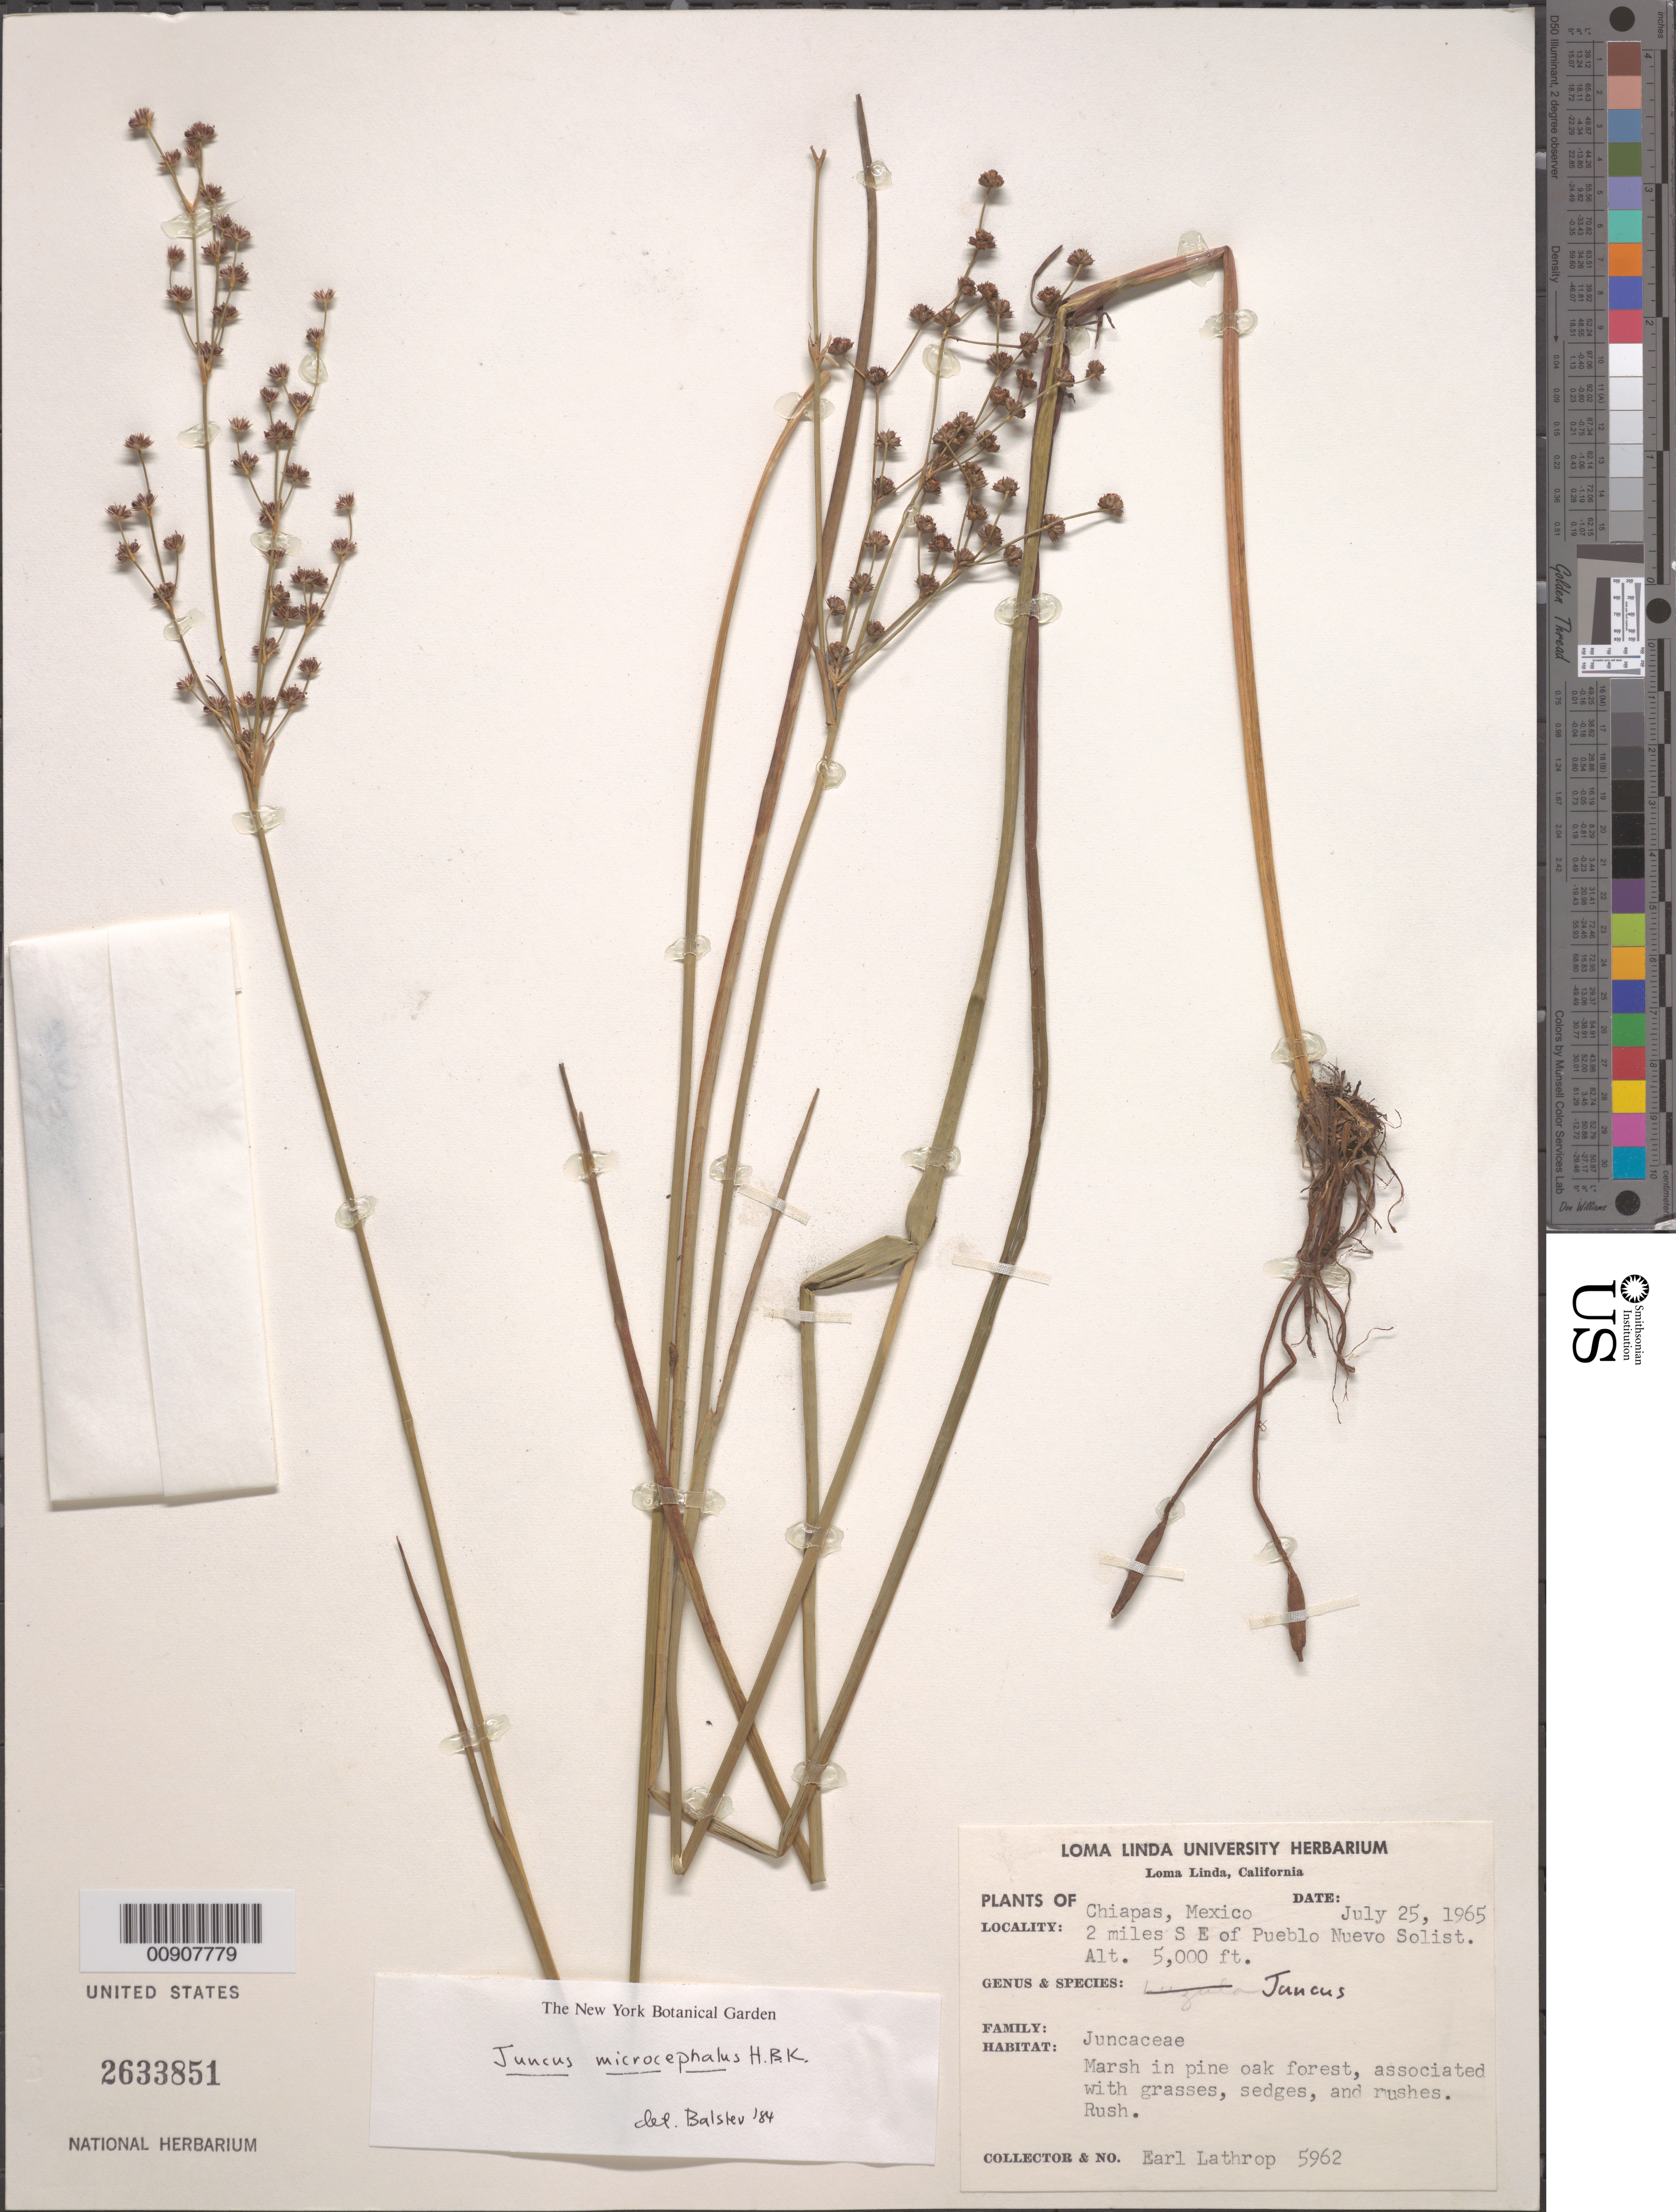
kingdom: Plantae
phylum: Tracheophyta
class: Liliopsida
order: Poales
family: Juncaceae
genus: Juncus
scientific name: Juncus microcephalus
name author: Kunth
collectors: E. W. Lathrop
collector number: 5962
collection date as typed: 25 Jul 1965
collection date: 1965-07-25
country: Mexico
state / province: Chiapas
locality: Chiapas: 2 miles SE of Pueblo Nuevo Solistahuacán.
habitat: Marsh in pine oak forest, associated with grasses, sedges and rushes. Rush.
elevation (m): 1524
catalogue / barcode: US 2633851